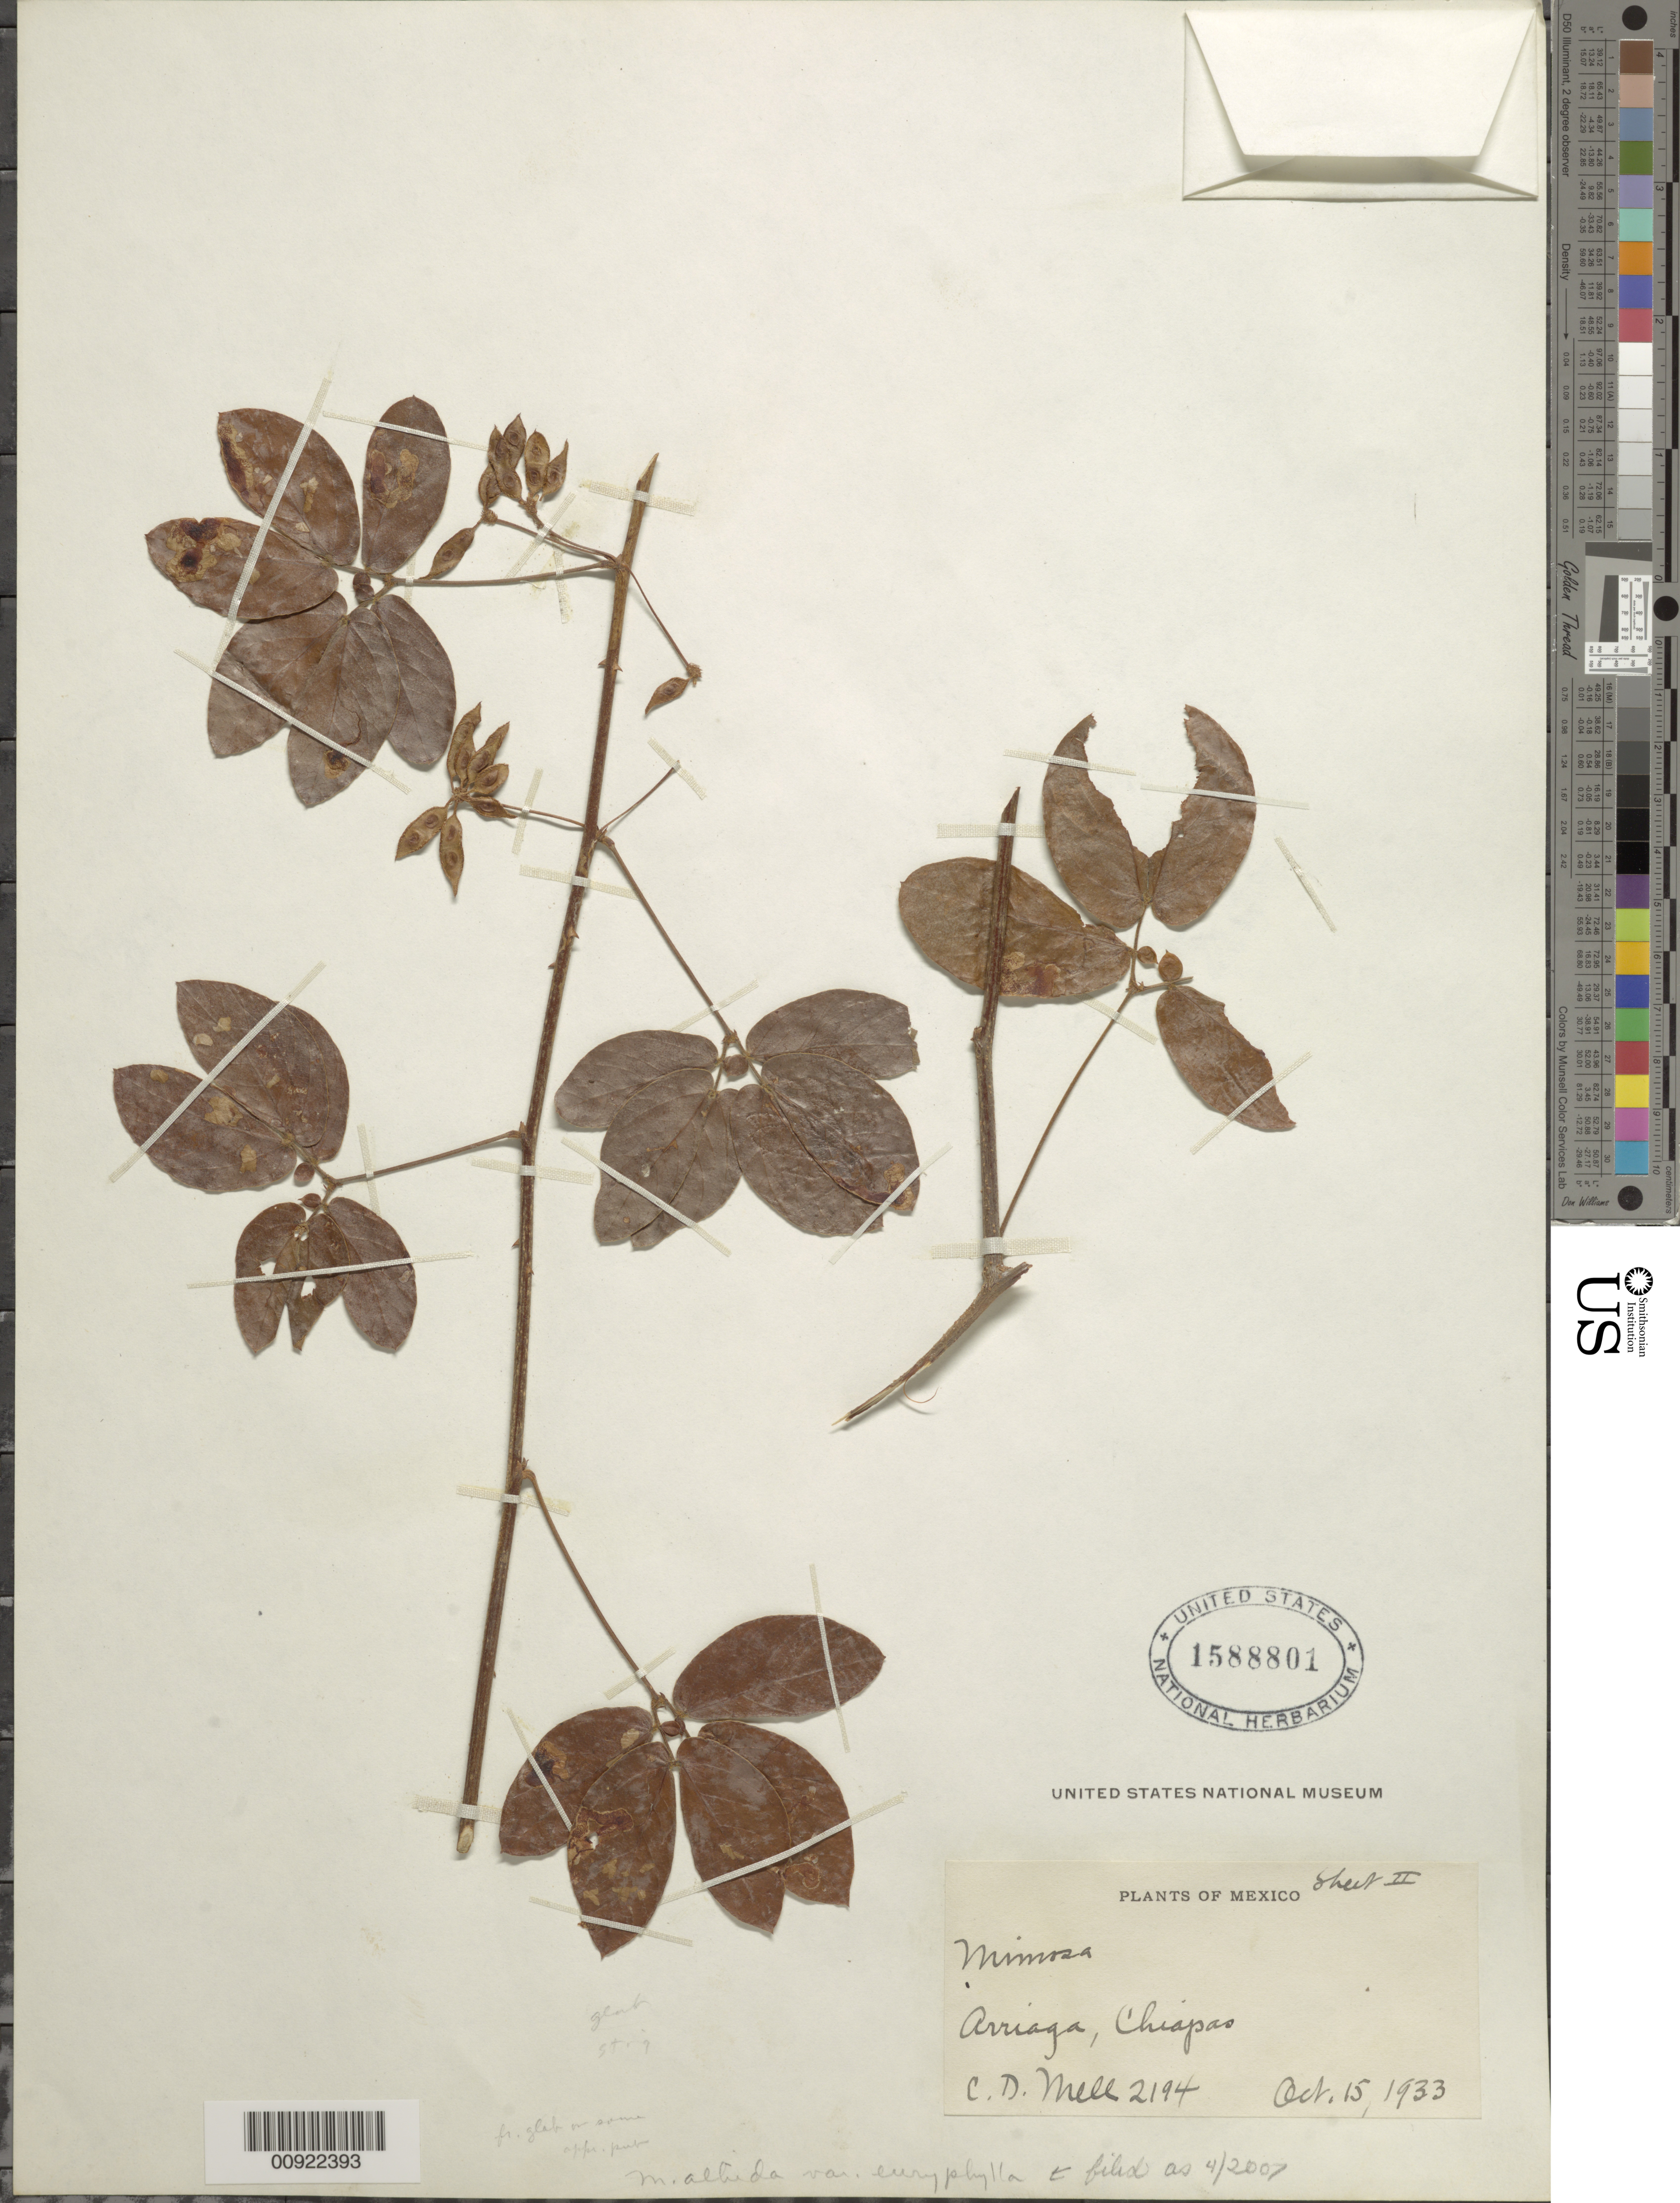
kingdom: Plantae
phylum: Tracheophyta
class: Magnoliopsida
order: Fabales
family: Fabaceae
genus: Mimosa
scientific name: Mimosa albida var. euryphylla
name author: B.L. Rob.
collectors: C. D. Mell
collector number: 2194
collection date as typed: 15 Oct 1933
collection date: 1933-10-15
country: Mexico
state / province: Chiapas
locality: Arriaga, Chiapas.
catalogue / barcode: US 1588801